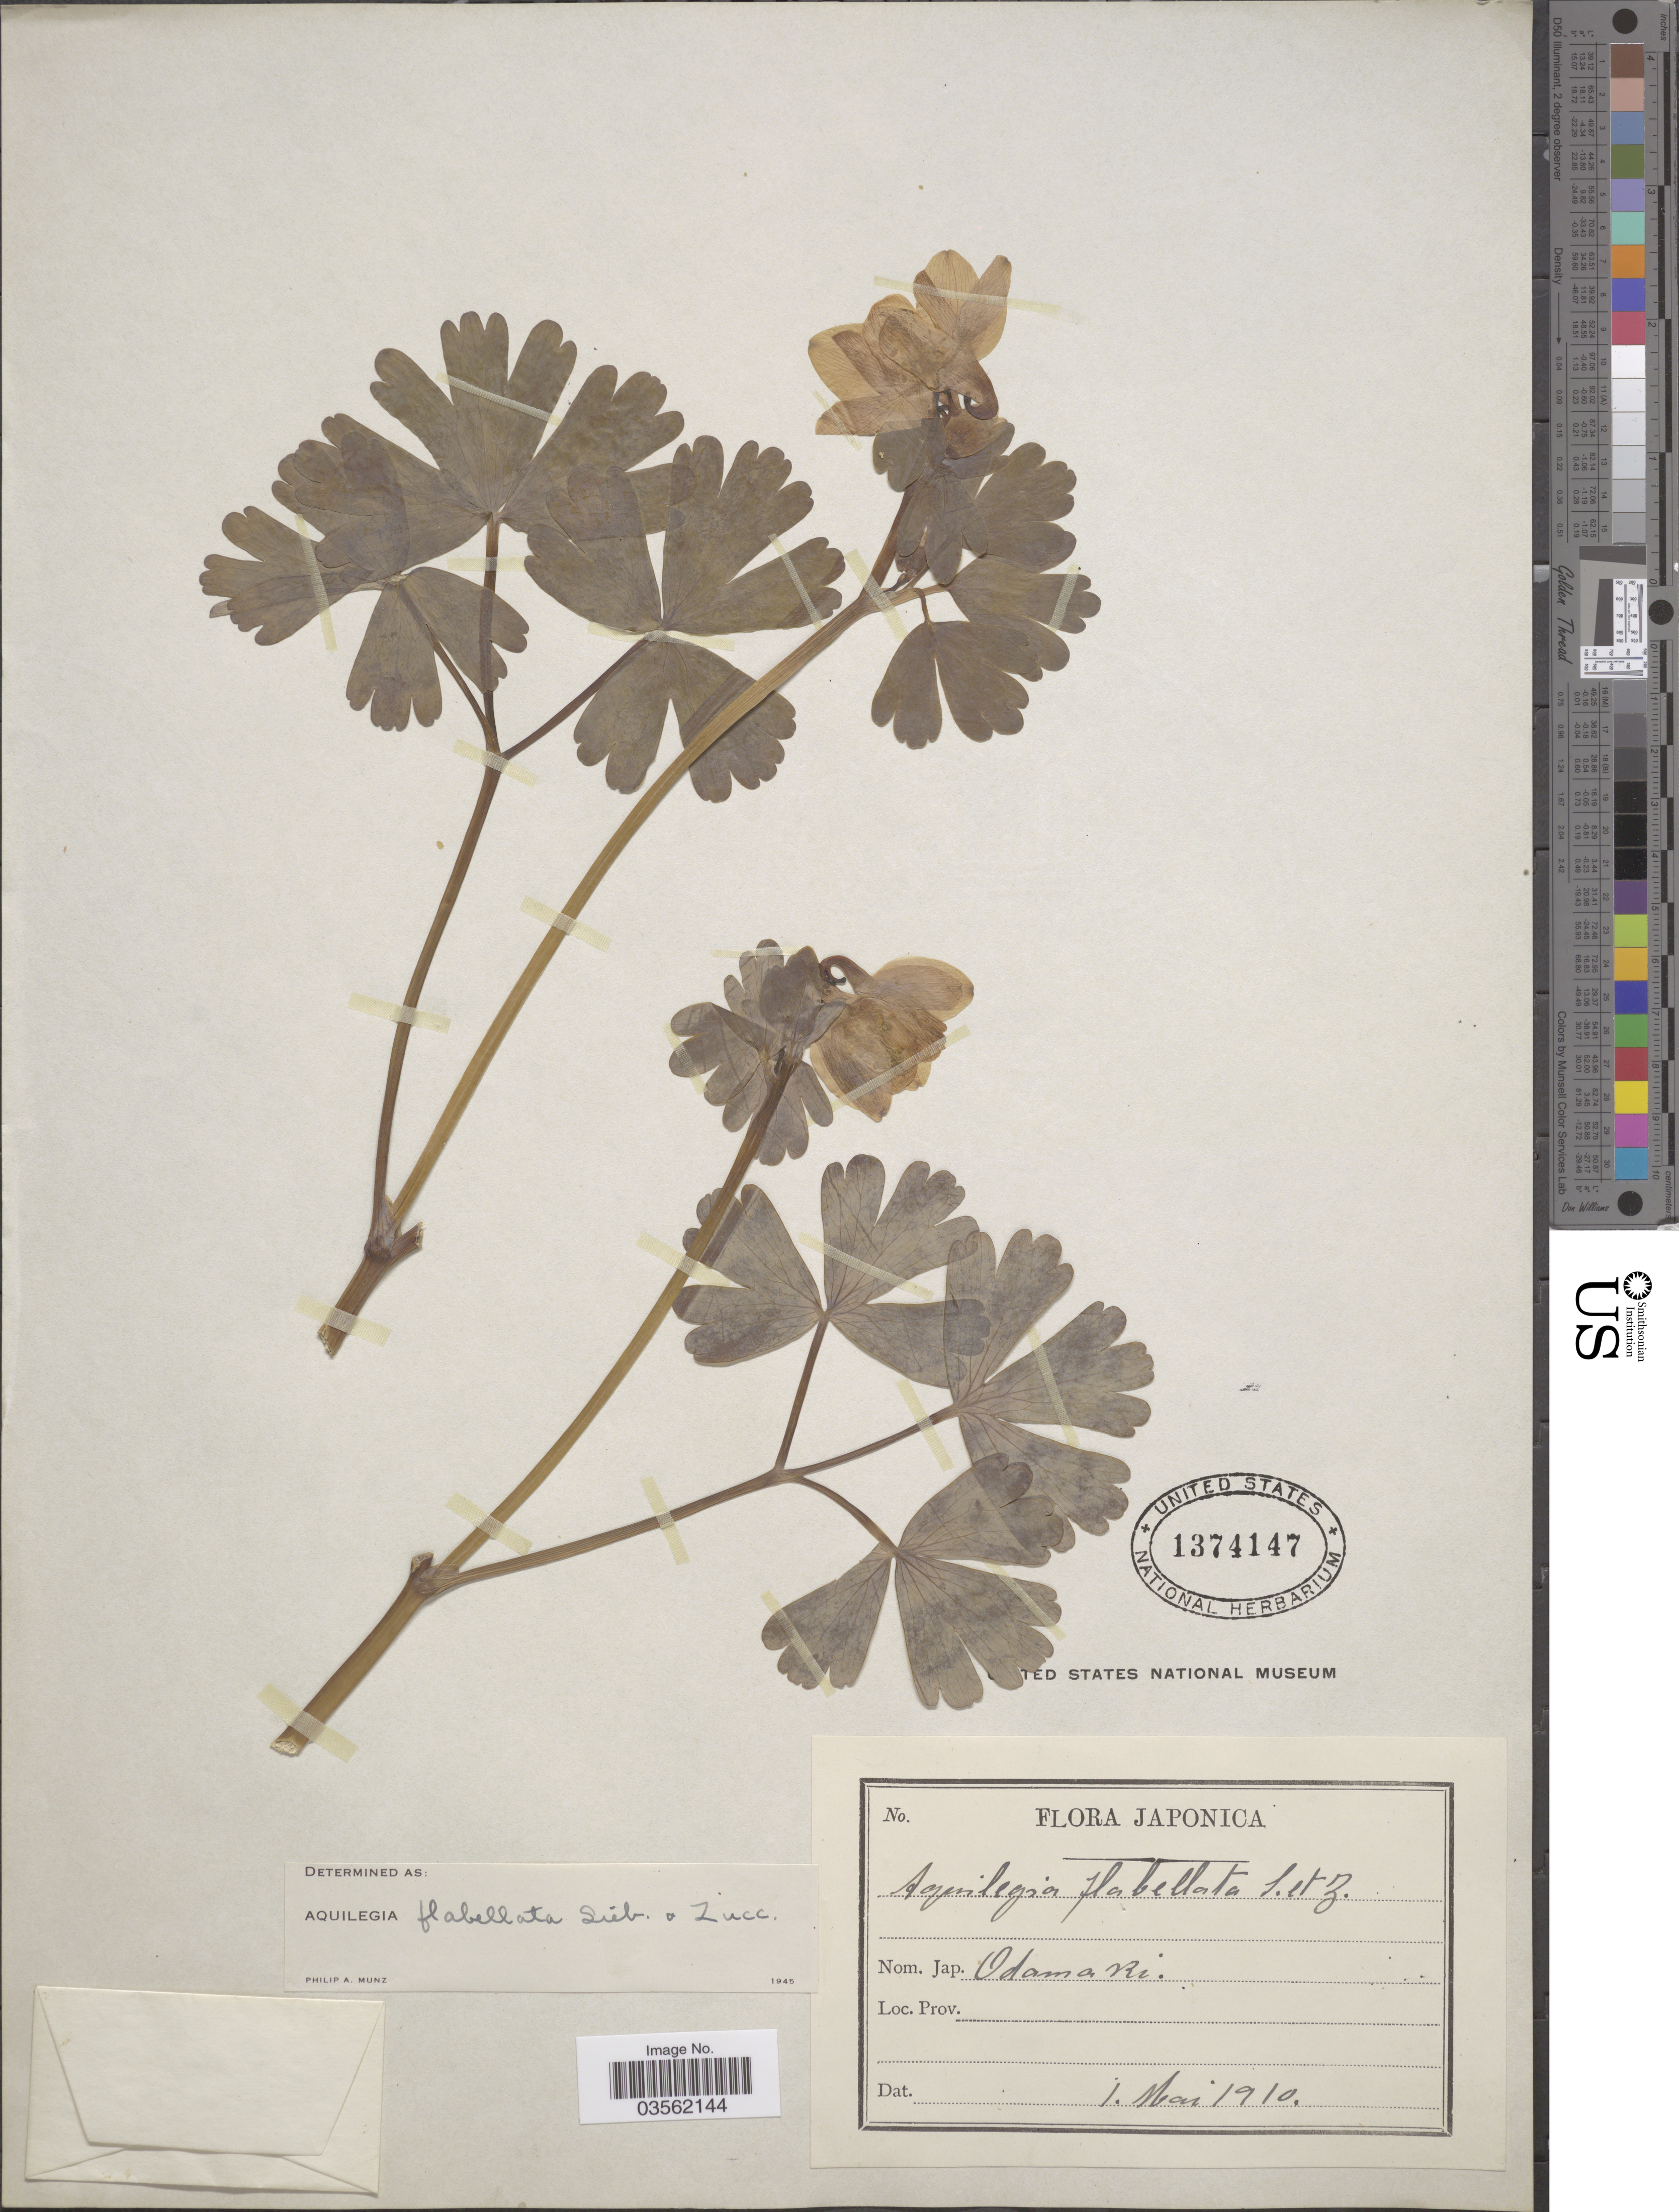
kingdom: Plantae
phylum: Tracheophyta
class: Magnoliopsida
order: Ranunculales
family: Ranunculaceae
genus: Aquilegia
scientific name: Aquilegia flabellata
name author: Siebold & Zucc.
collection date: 1910-05-01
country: Japan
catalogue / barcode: US 1374147